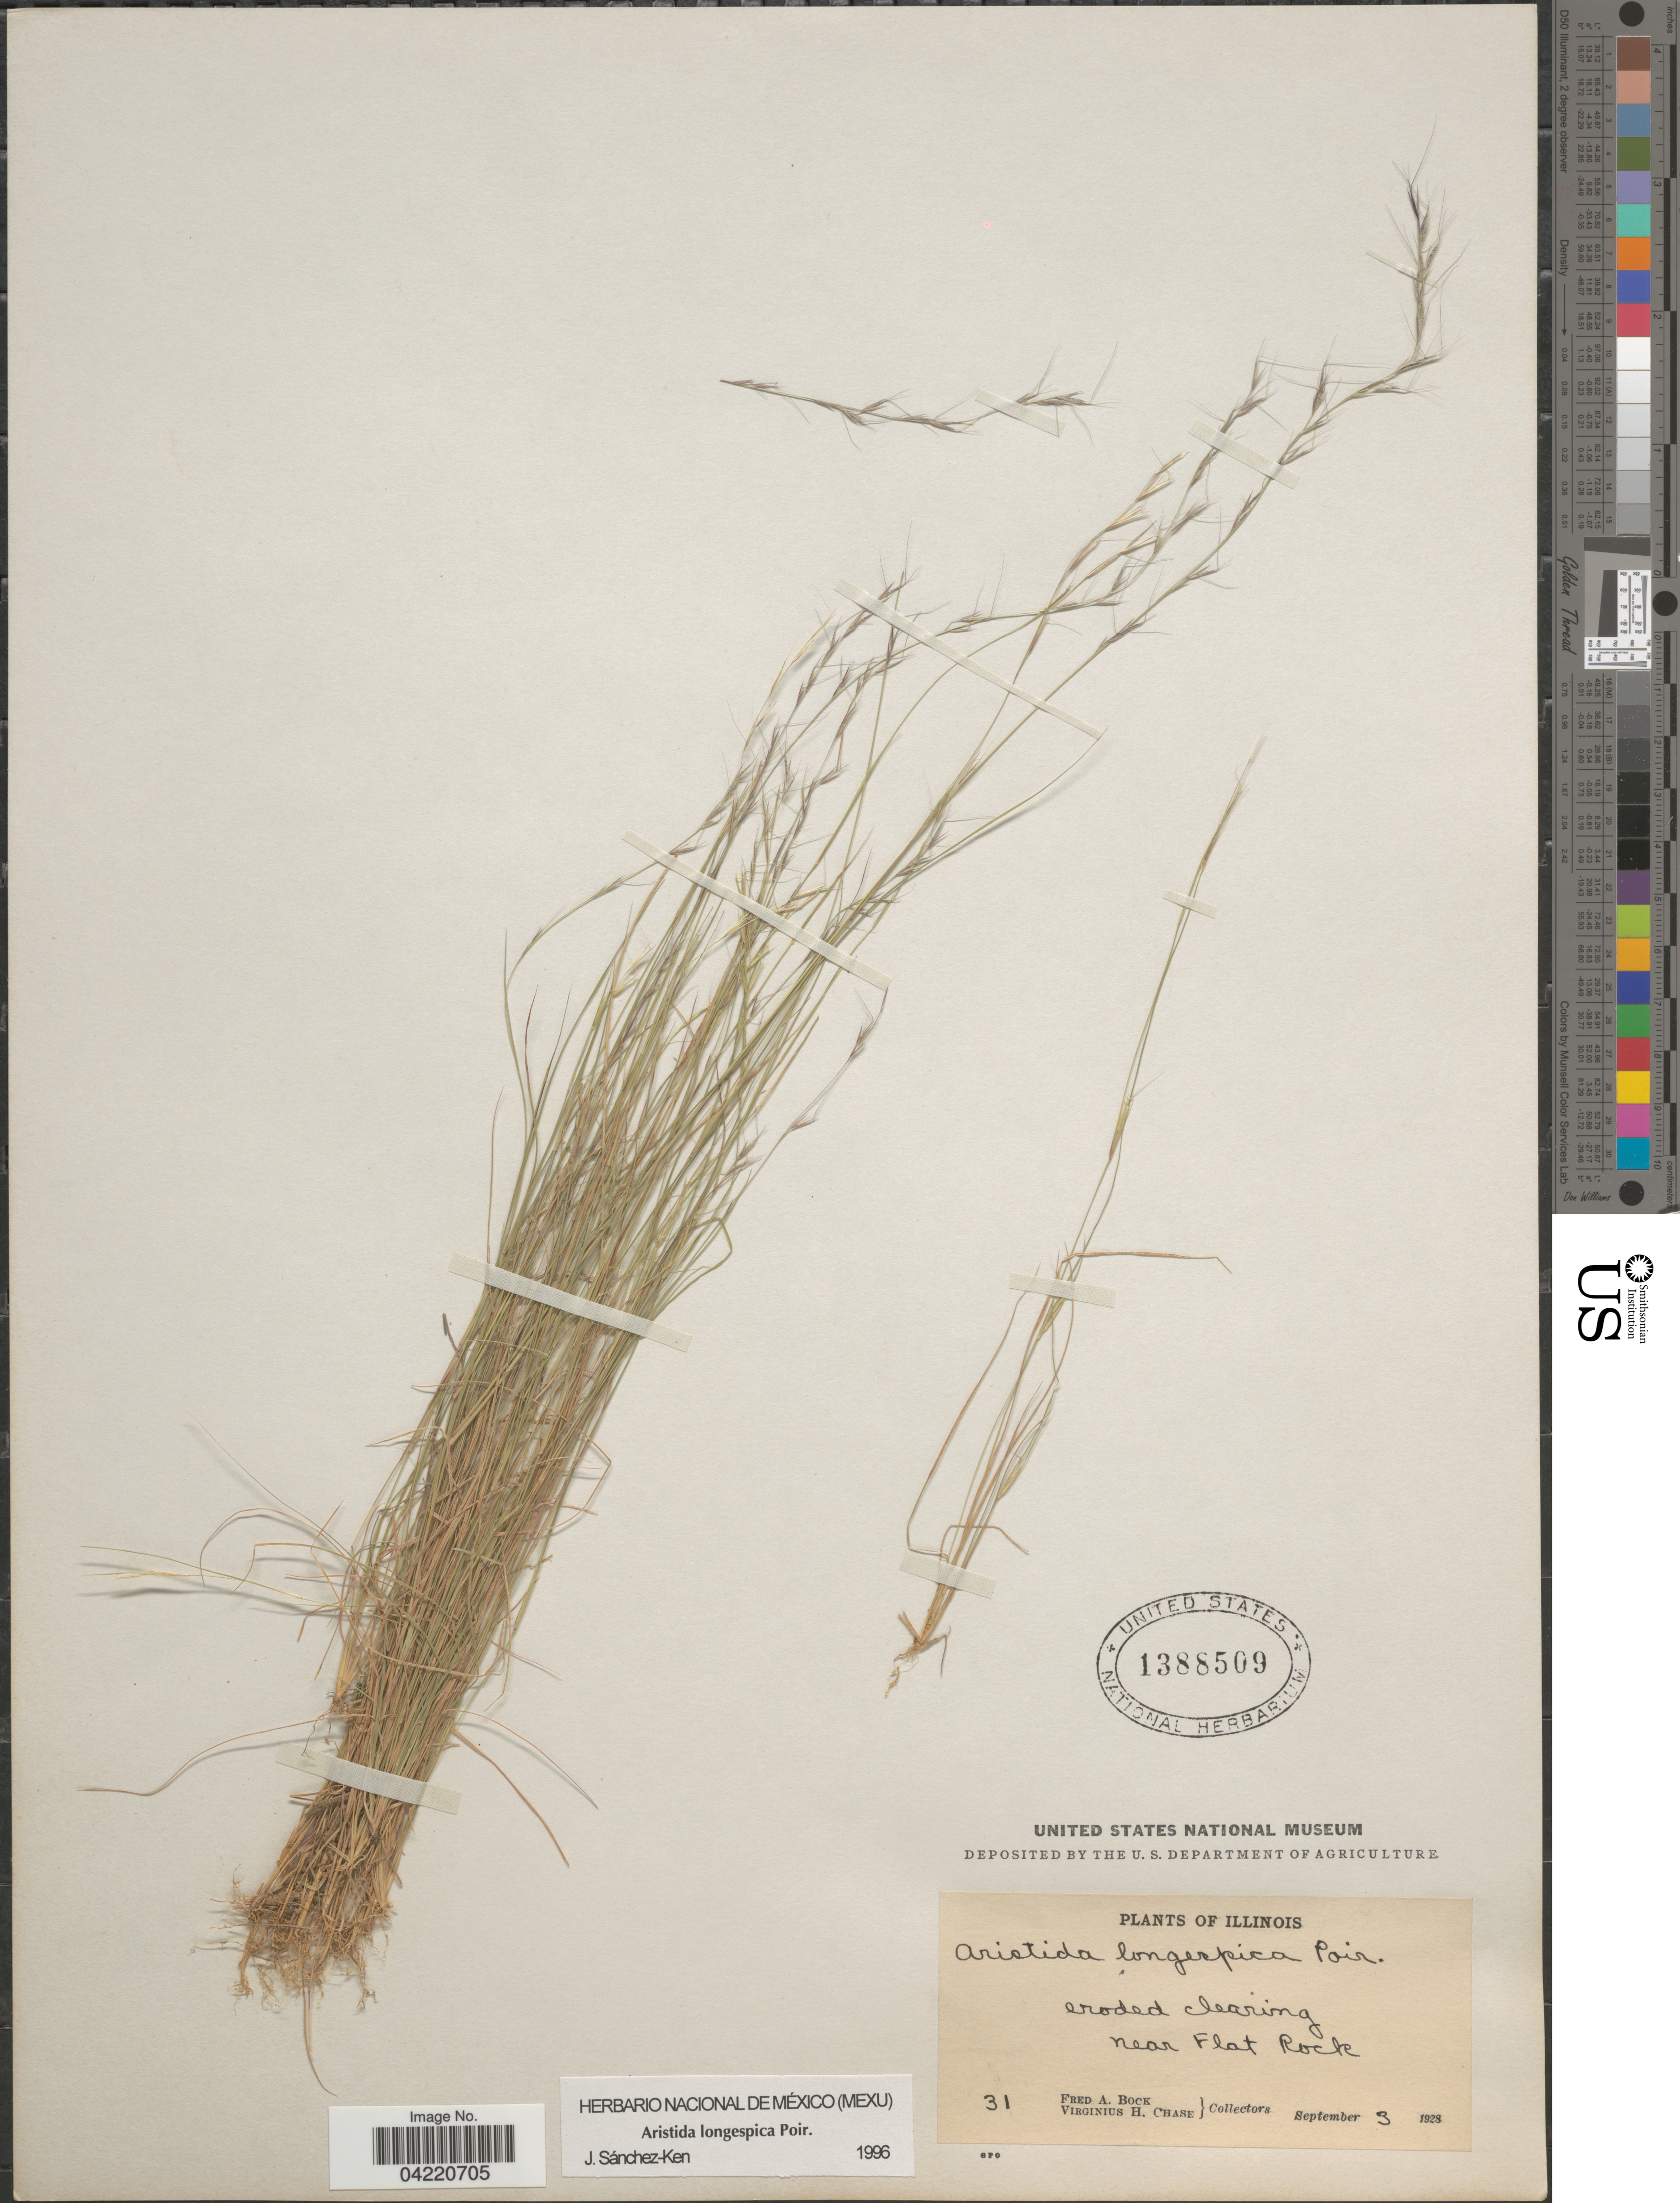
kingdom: Plantae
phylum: Tracheophyta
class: Liliopsida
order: Poales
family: Poaceae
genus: Aristida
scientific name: Aristida longespica var. longespica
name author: Poir.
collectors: F. Bock & V. H. Chase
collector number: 31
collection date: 1928-09-03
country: United States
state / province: Illinois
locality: Eroded clearing near Flat Rock.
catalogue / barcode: US 1388509